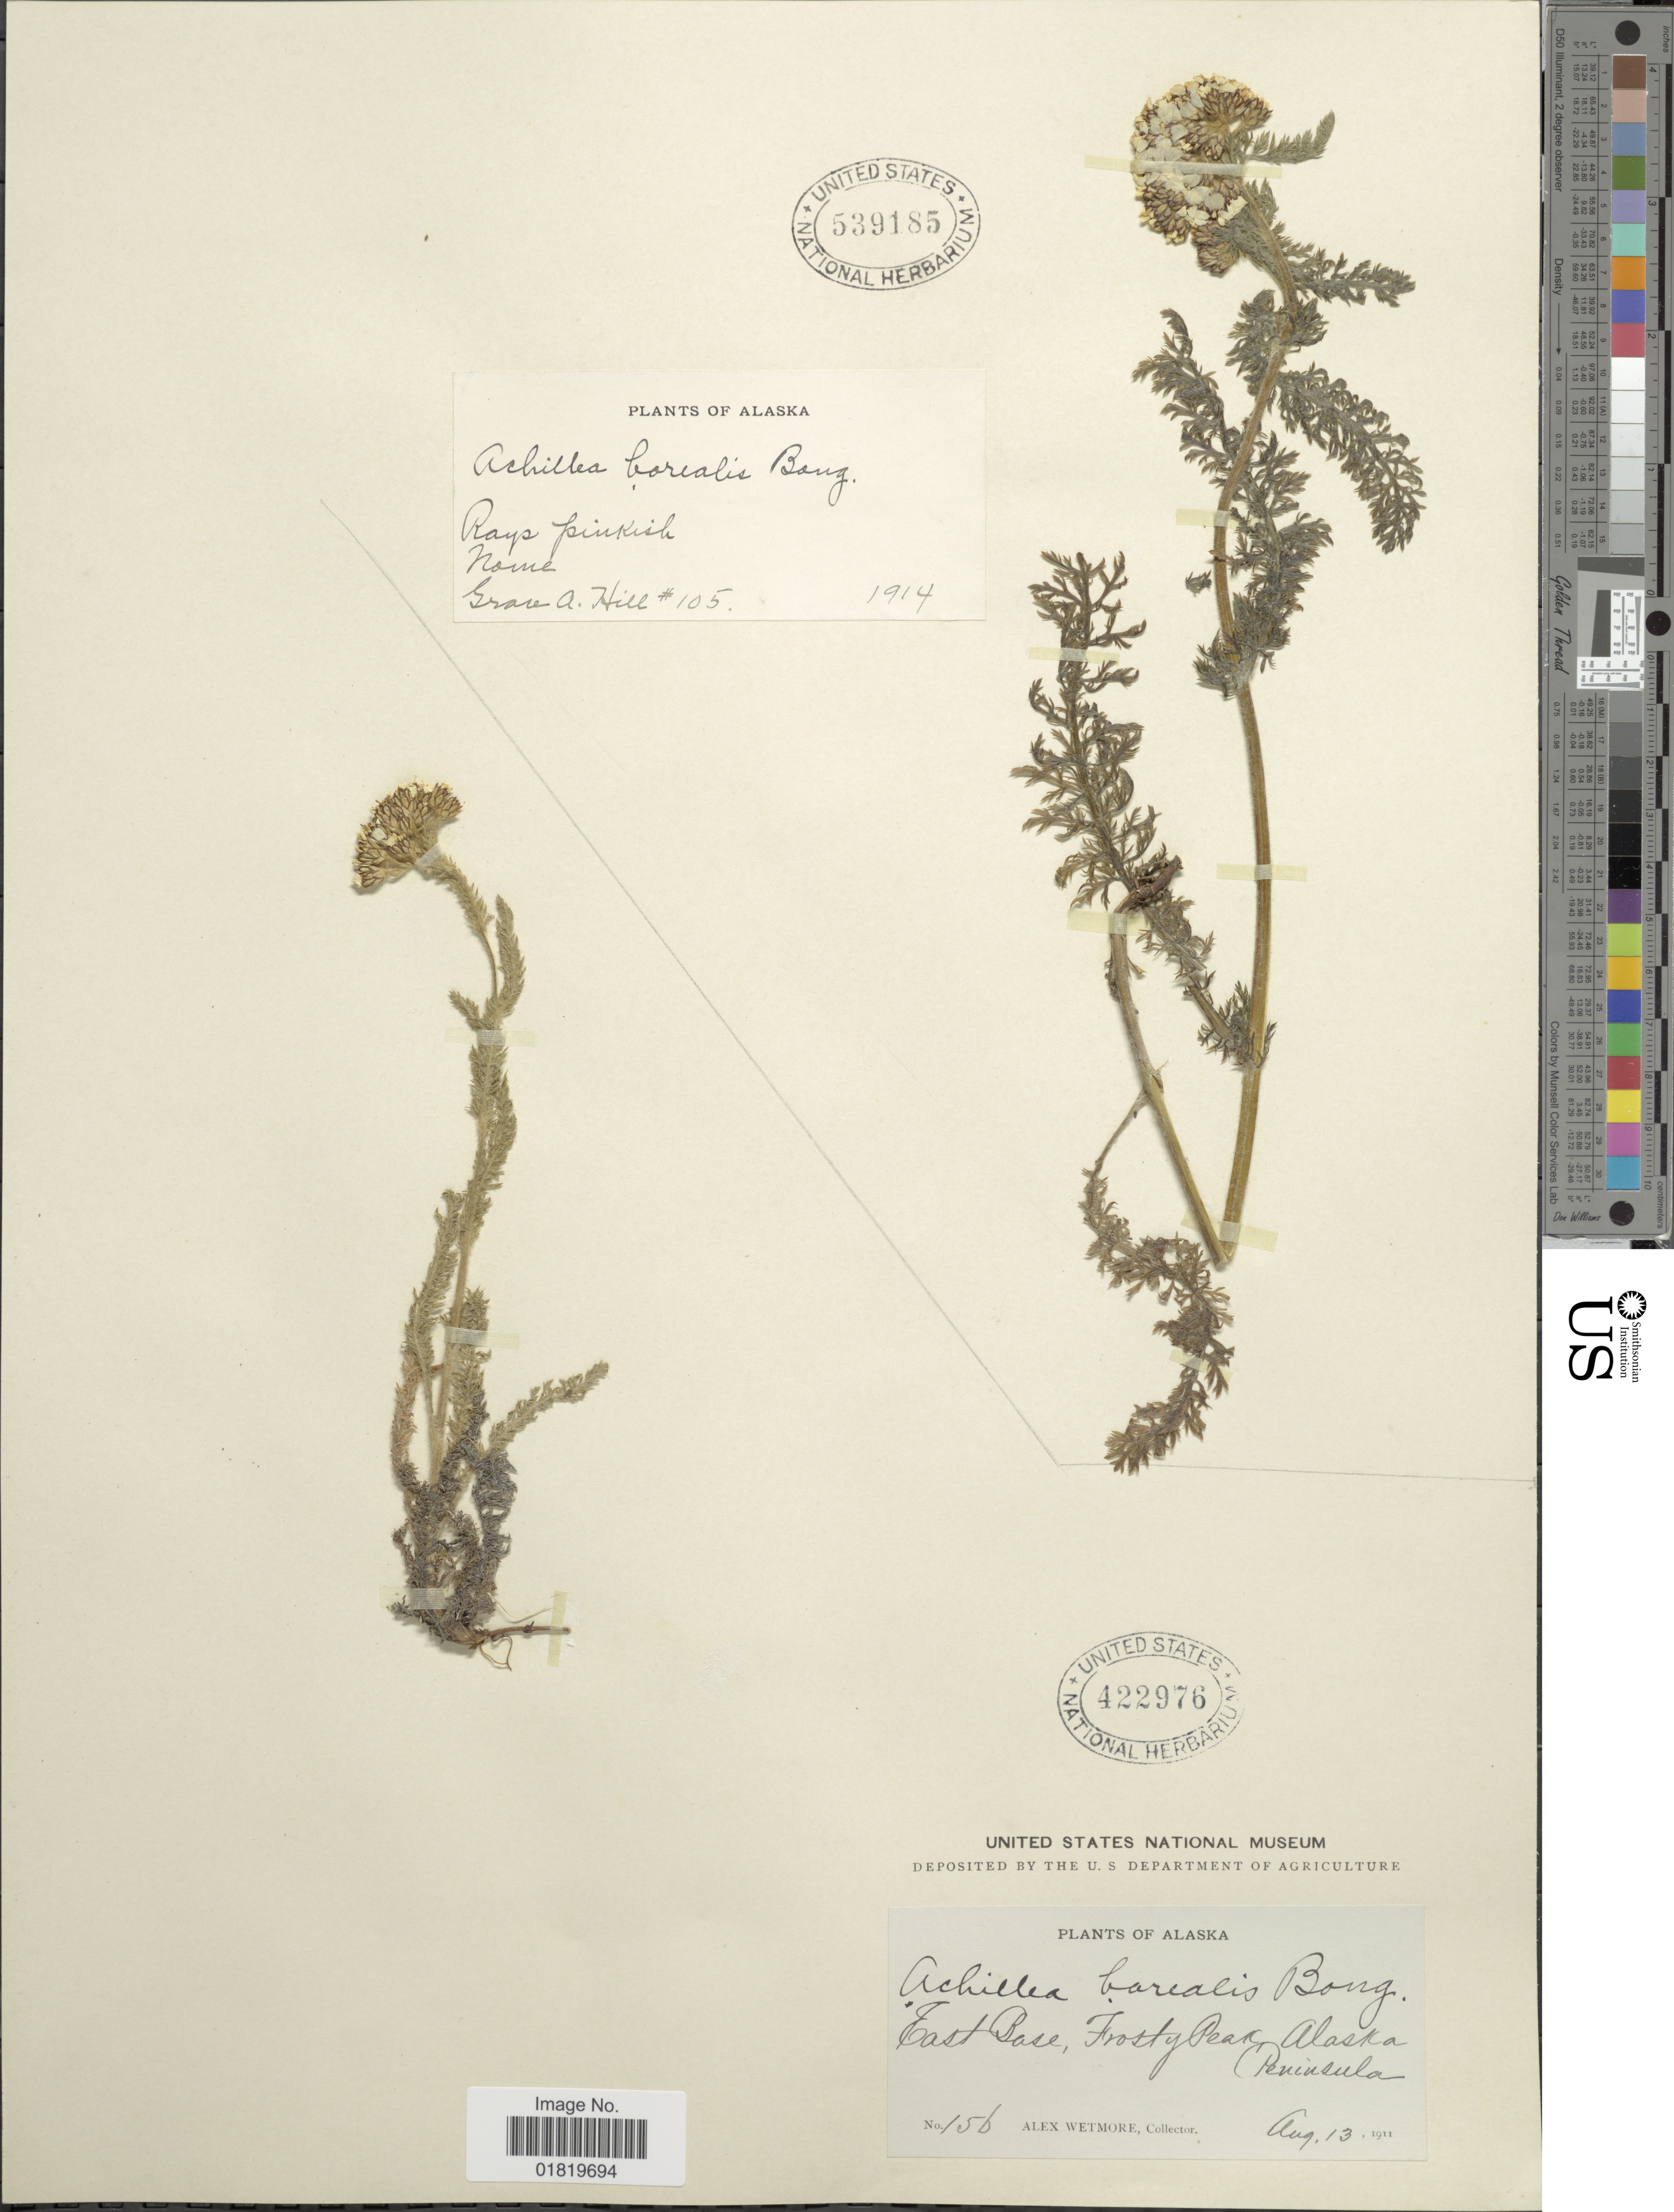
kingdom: Plantae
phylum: Tracheophyta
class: Magnoliopsida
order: Asterales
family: Asteraceae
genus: Achillea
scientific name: Achillea borealis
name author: Bong.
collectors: G. A. Hill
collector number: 105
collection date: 1914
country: United States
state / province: Alaska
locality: Rays pinkish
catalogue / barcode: US 539185